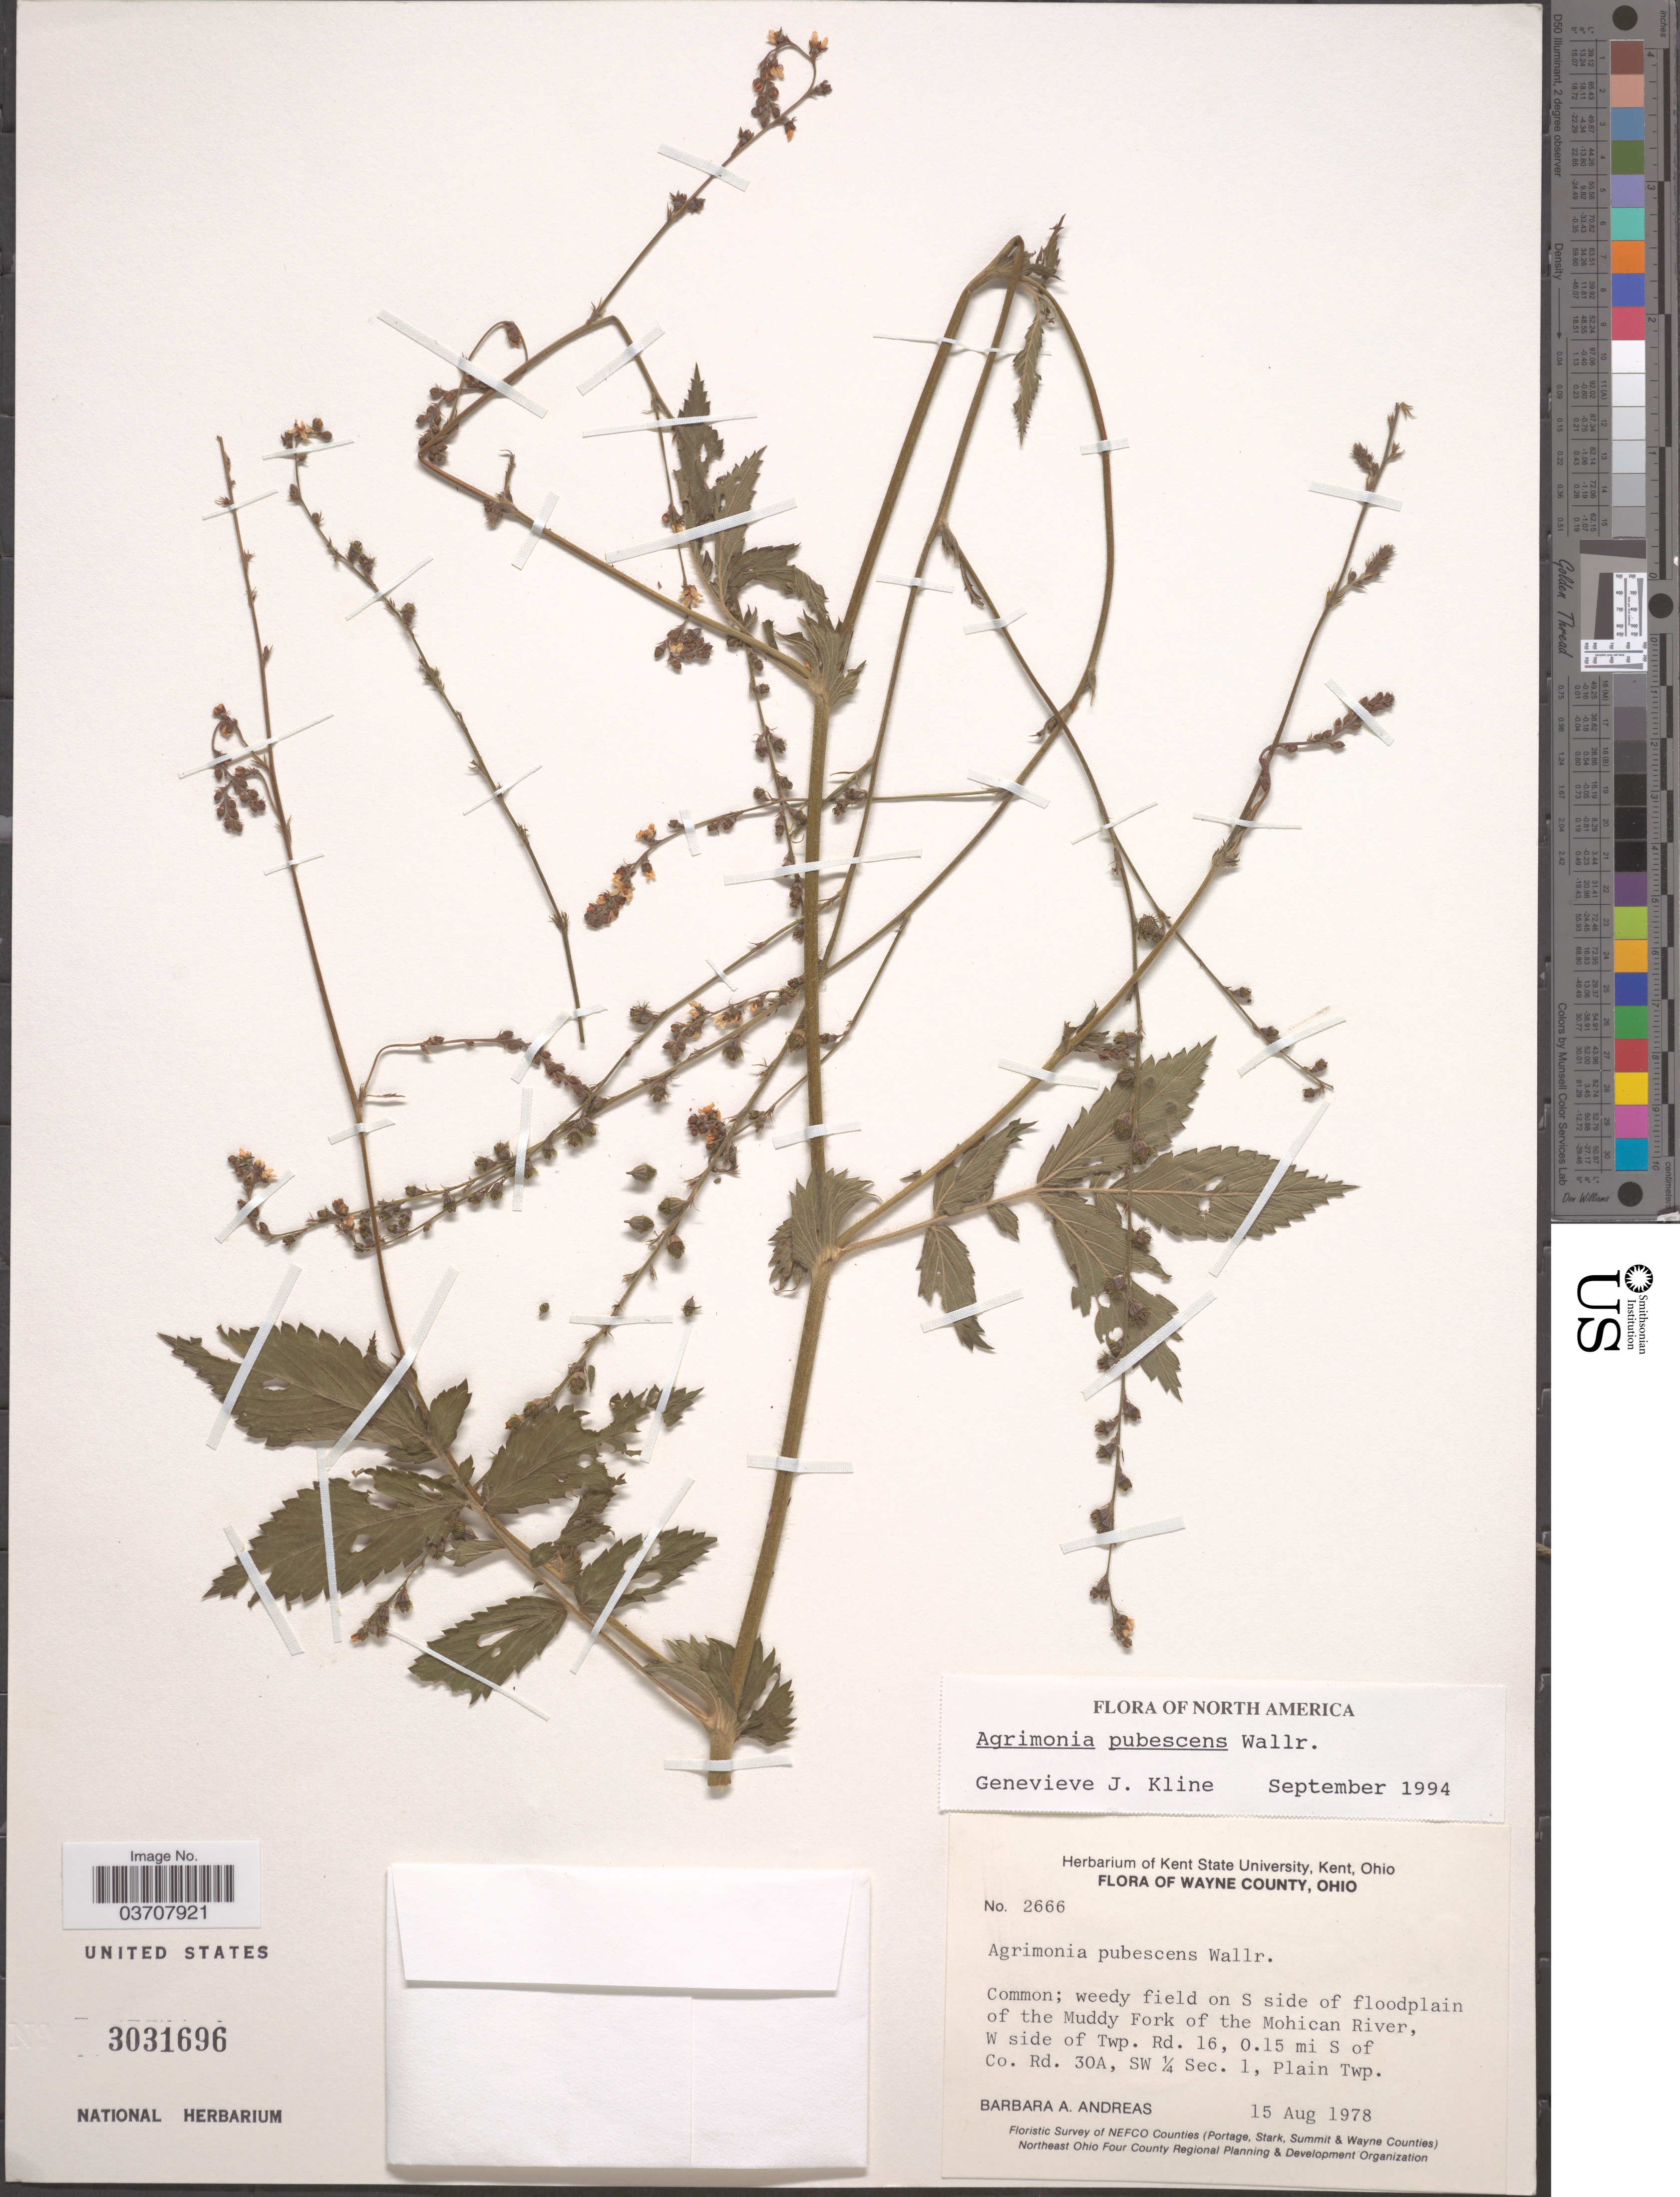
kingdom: Plantae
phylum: Tracheophyta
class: Magnoliopsida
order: Rosales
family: Rosaceae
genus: Agrimonia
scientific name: Agrimonia pubescens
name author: Wallr.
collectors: B. A. Andreas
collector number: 2666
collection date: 1978-08-15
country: United States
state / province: Ohio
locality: Wayne County. On S side of floodplain of the Muddy Fork of the Mohican River, W side of Twp. Rd. 16, 0.15 mi S of Co. Rd. 30A, SW ¼ Sec. 1, Plain Twp.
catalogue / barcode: US 3031696